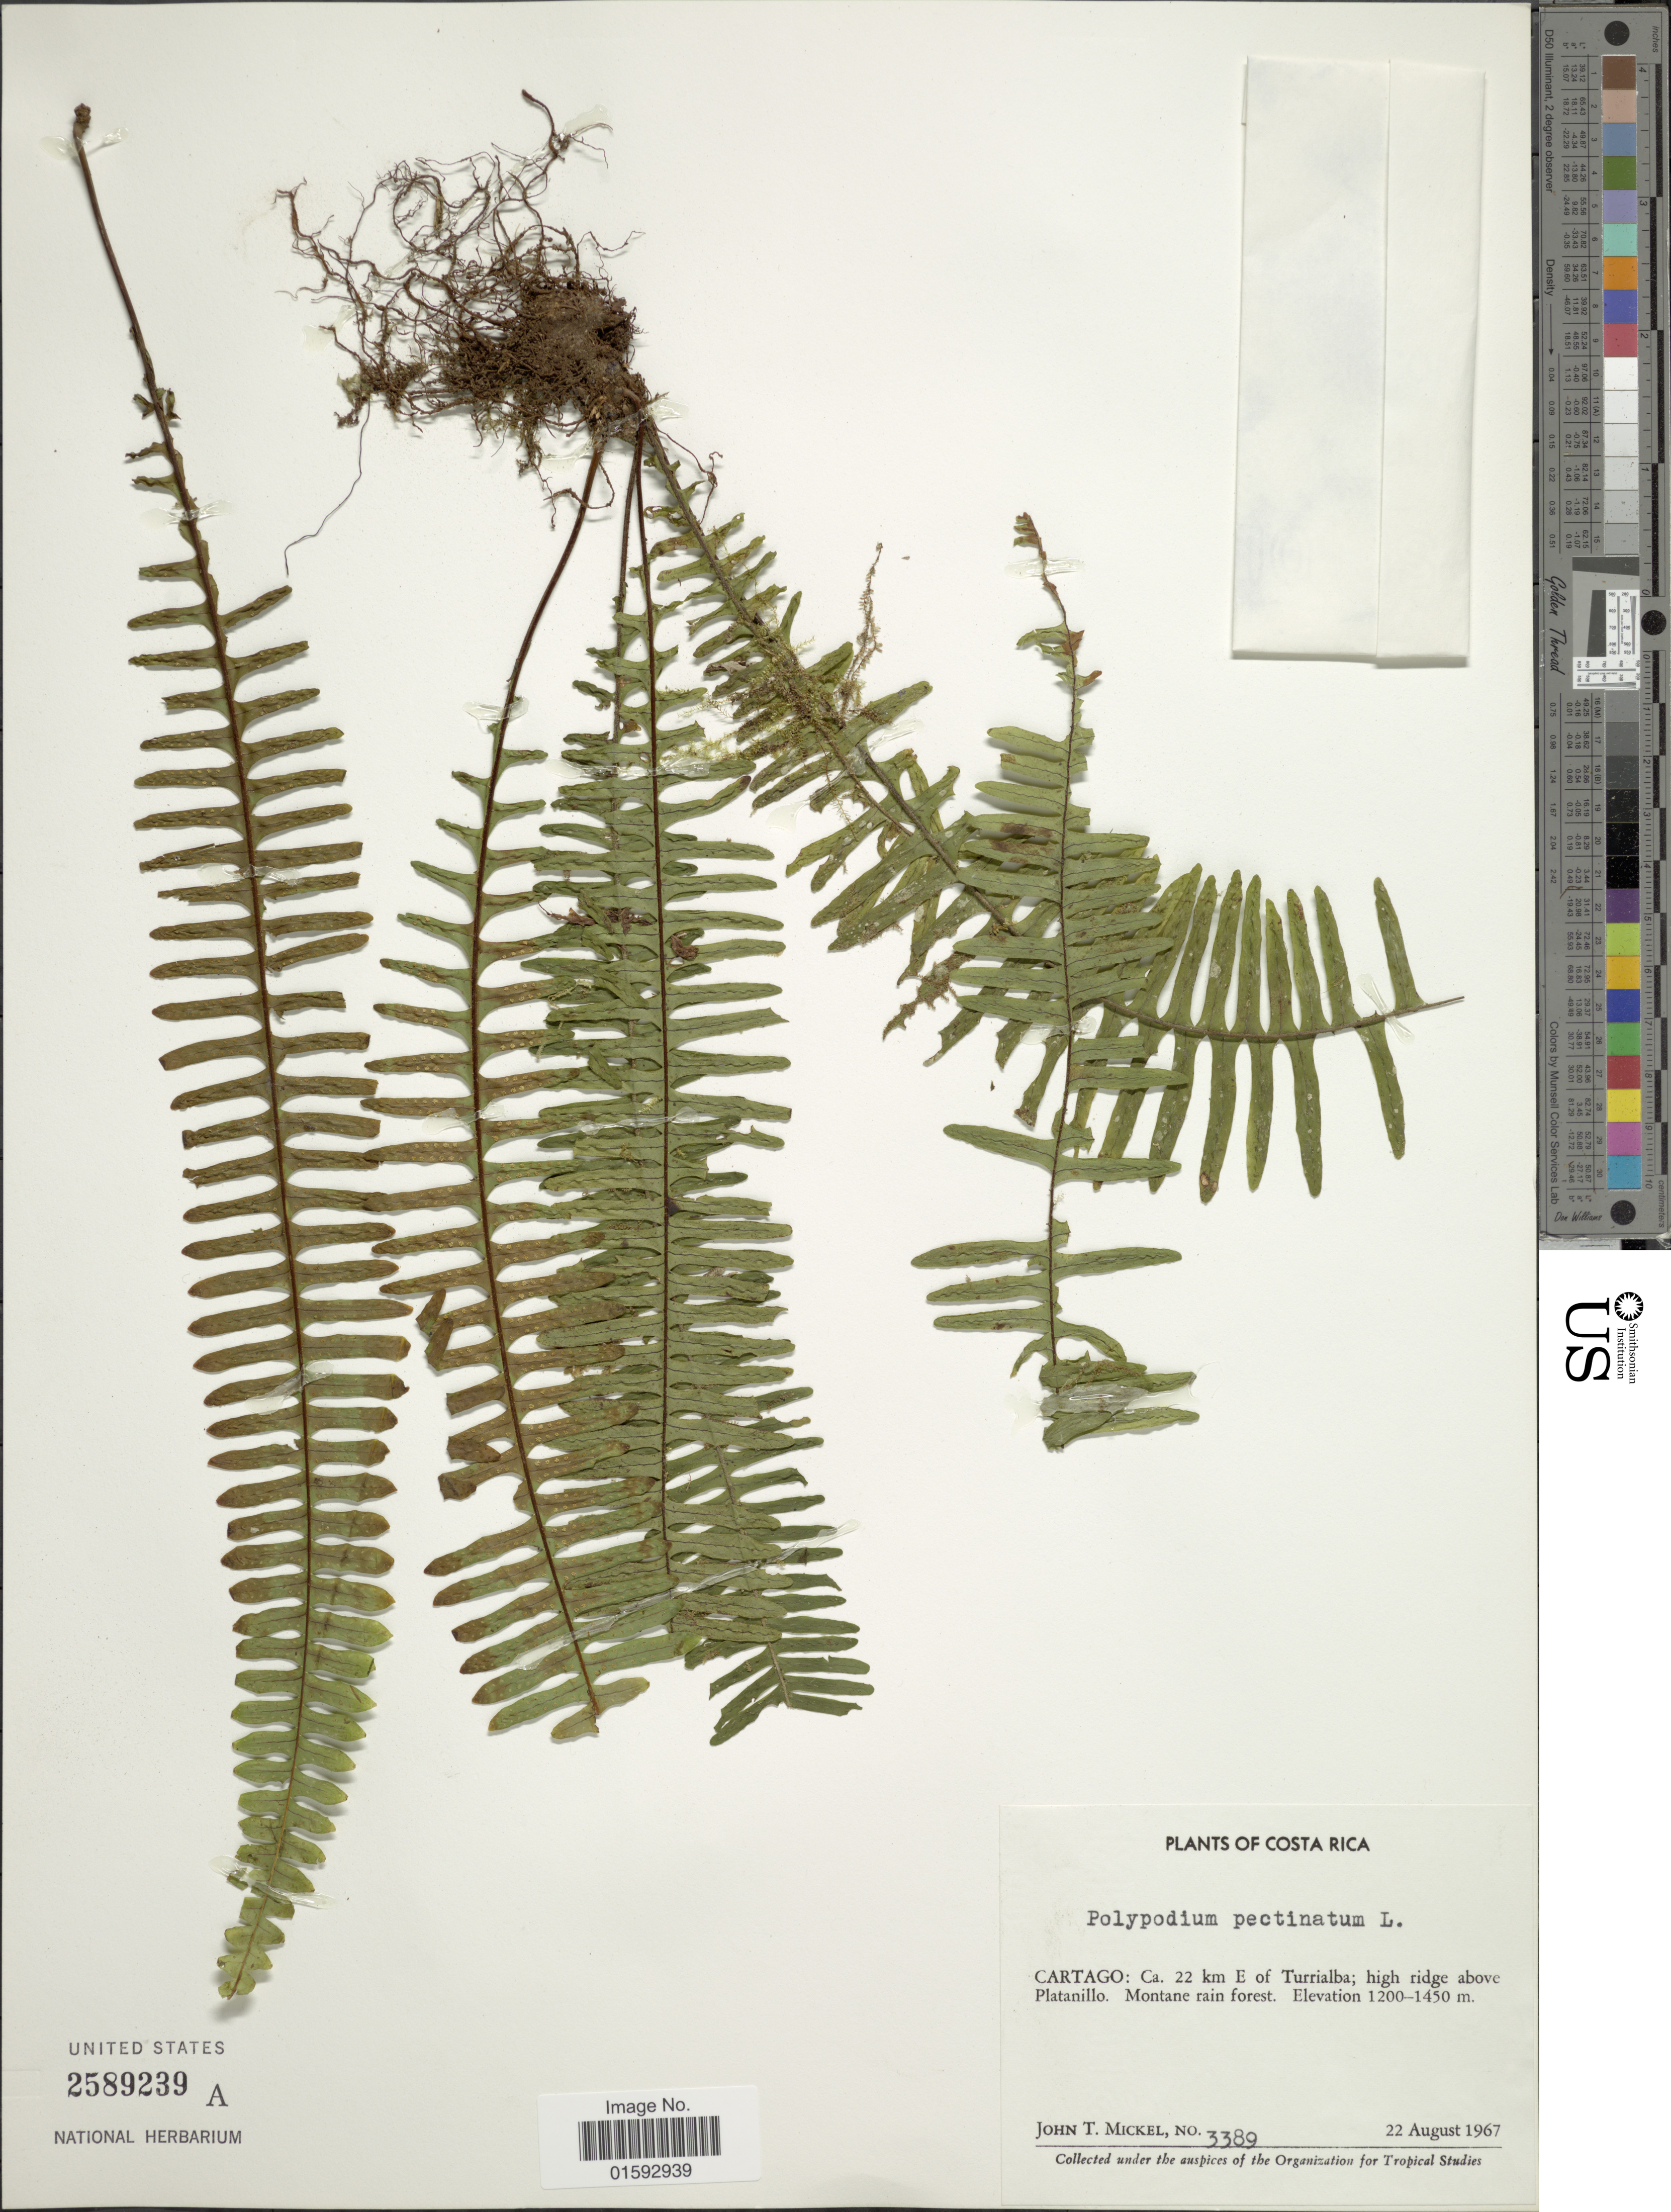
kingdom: Plantae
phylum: Tracheophyta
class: Polypodiopsida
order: Polypodiales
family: Polypodiaceae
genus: Pecluma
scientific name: Pecluma pectinata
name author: (L.) M.G. Price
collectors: J. T. Mickel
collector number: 3389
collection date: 1967-08-22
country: Costa Rica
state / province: Cartago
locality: Ca. 22 km E of Turrialba; high ridge above Platanillo. Montane rain forest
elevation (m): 1200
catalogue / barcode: US 2589239A